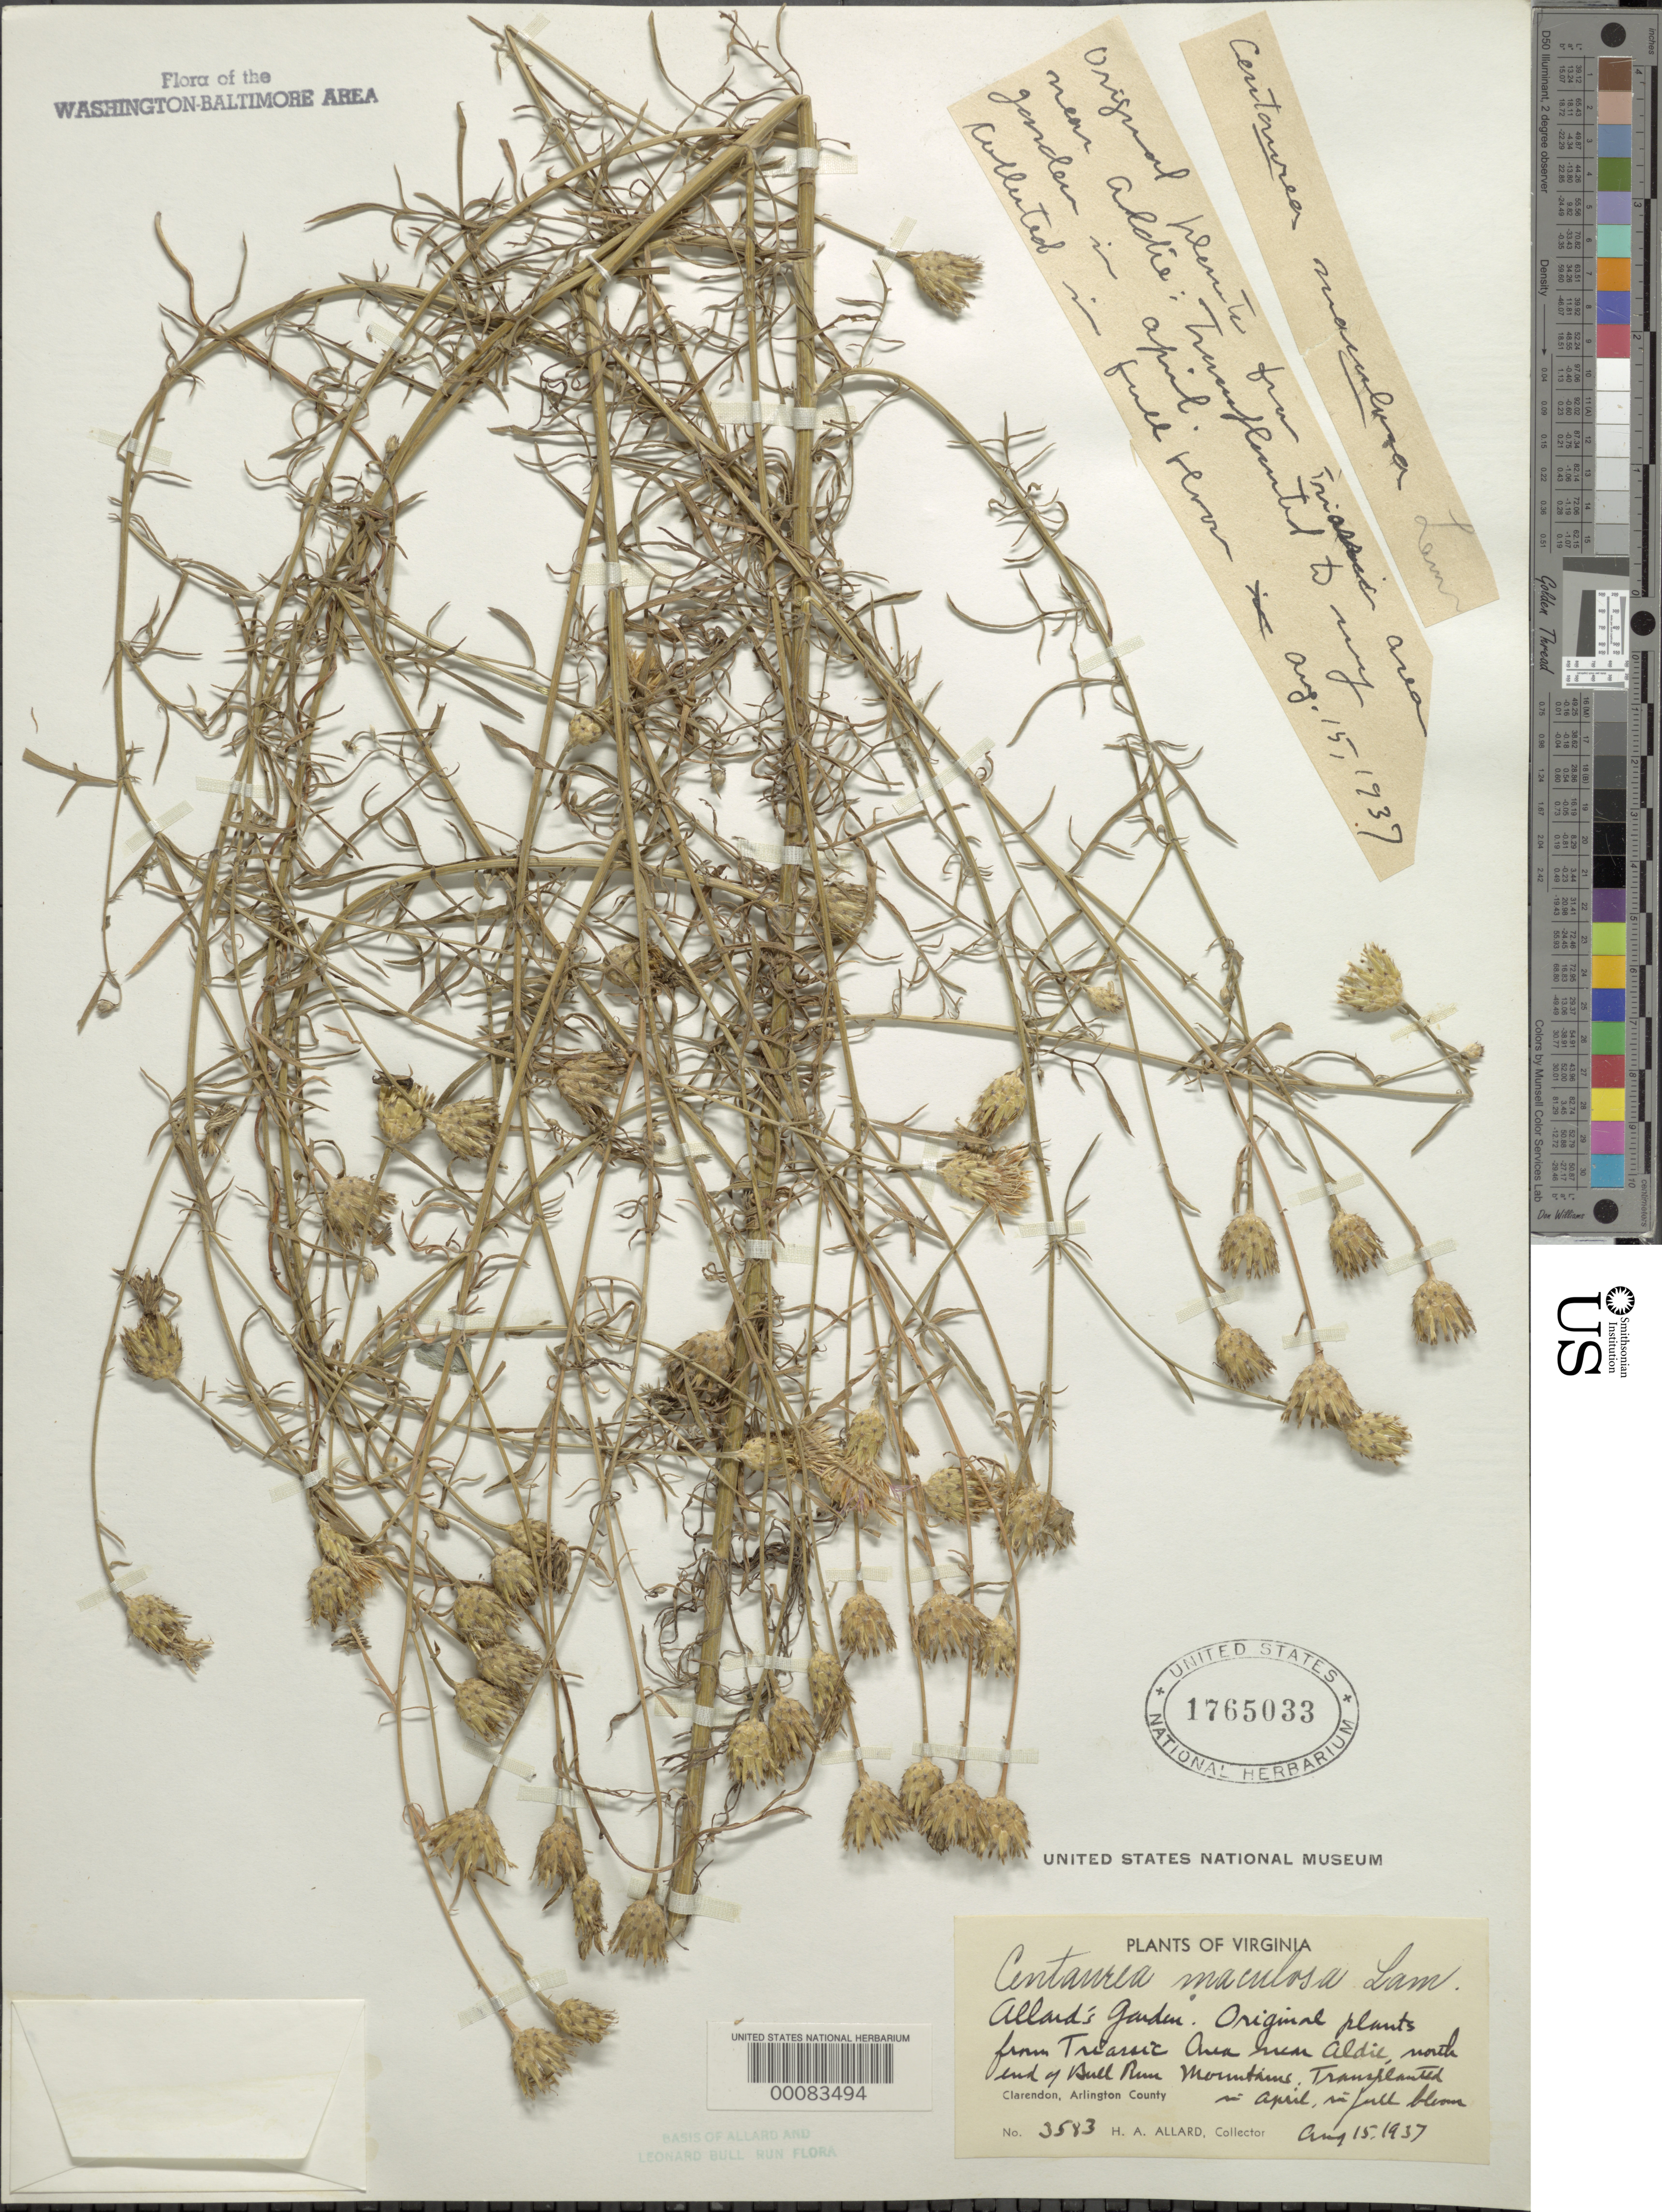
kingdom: Plantae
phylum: Tracheophyta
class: Magnoliopsida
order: Asterales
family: Asteraceae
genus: Centaurea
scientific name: Centaurea stoebe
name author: L.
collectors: H. A. Allard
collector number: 3583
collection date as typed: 15 Aug 1937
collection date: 1937-08-15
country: United States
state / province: Virginia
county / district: Loudoun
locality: Originally from near Aldie, Bull Run but in Allards garden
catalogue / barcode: US 1765033